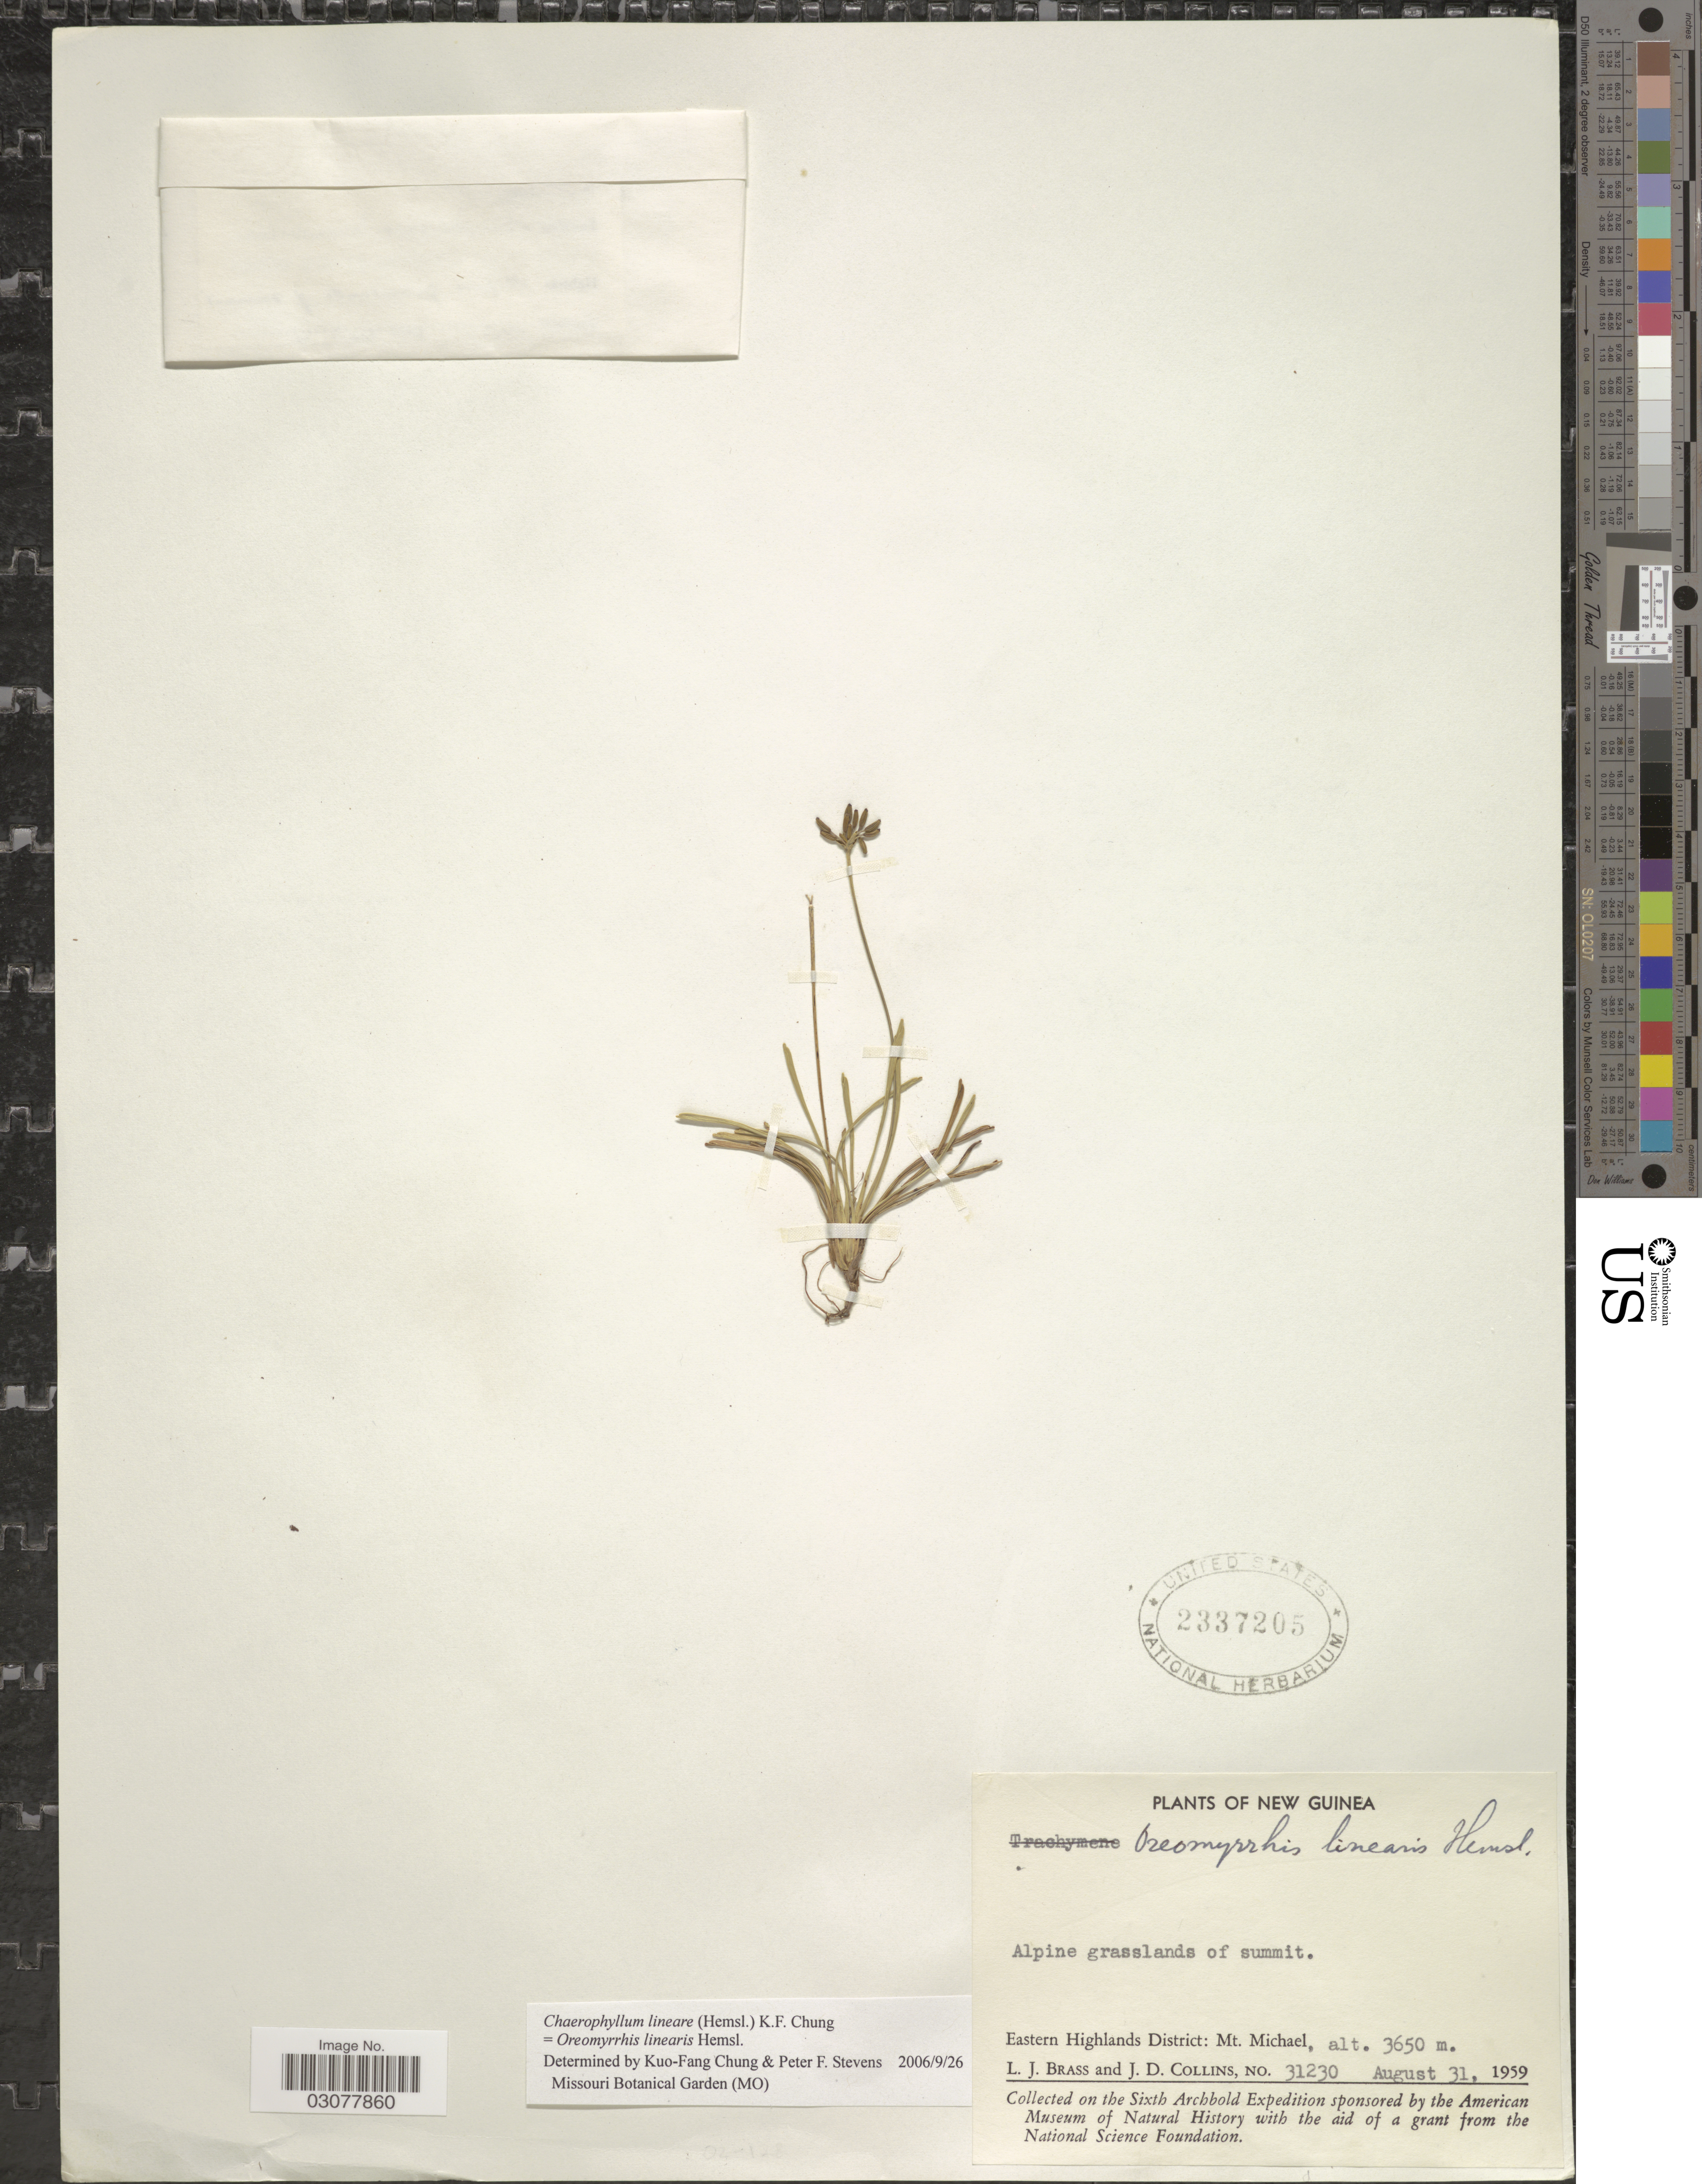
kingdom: Plantae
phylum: Tracheophyta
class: Magnoliopsida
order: Apiales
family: Apiaceae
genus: Chaerophyllum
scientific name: Chaerophyllum lineare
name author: (Hemsl.) K.F. Chung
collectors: L. J. Brass & J. Collins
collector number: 31230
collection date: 1959-08-31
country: Papua New Guinea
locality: New Guinea, Eastern Highlands District: Mt. Michael.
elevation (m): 3650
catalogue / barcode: US 2337205